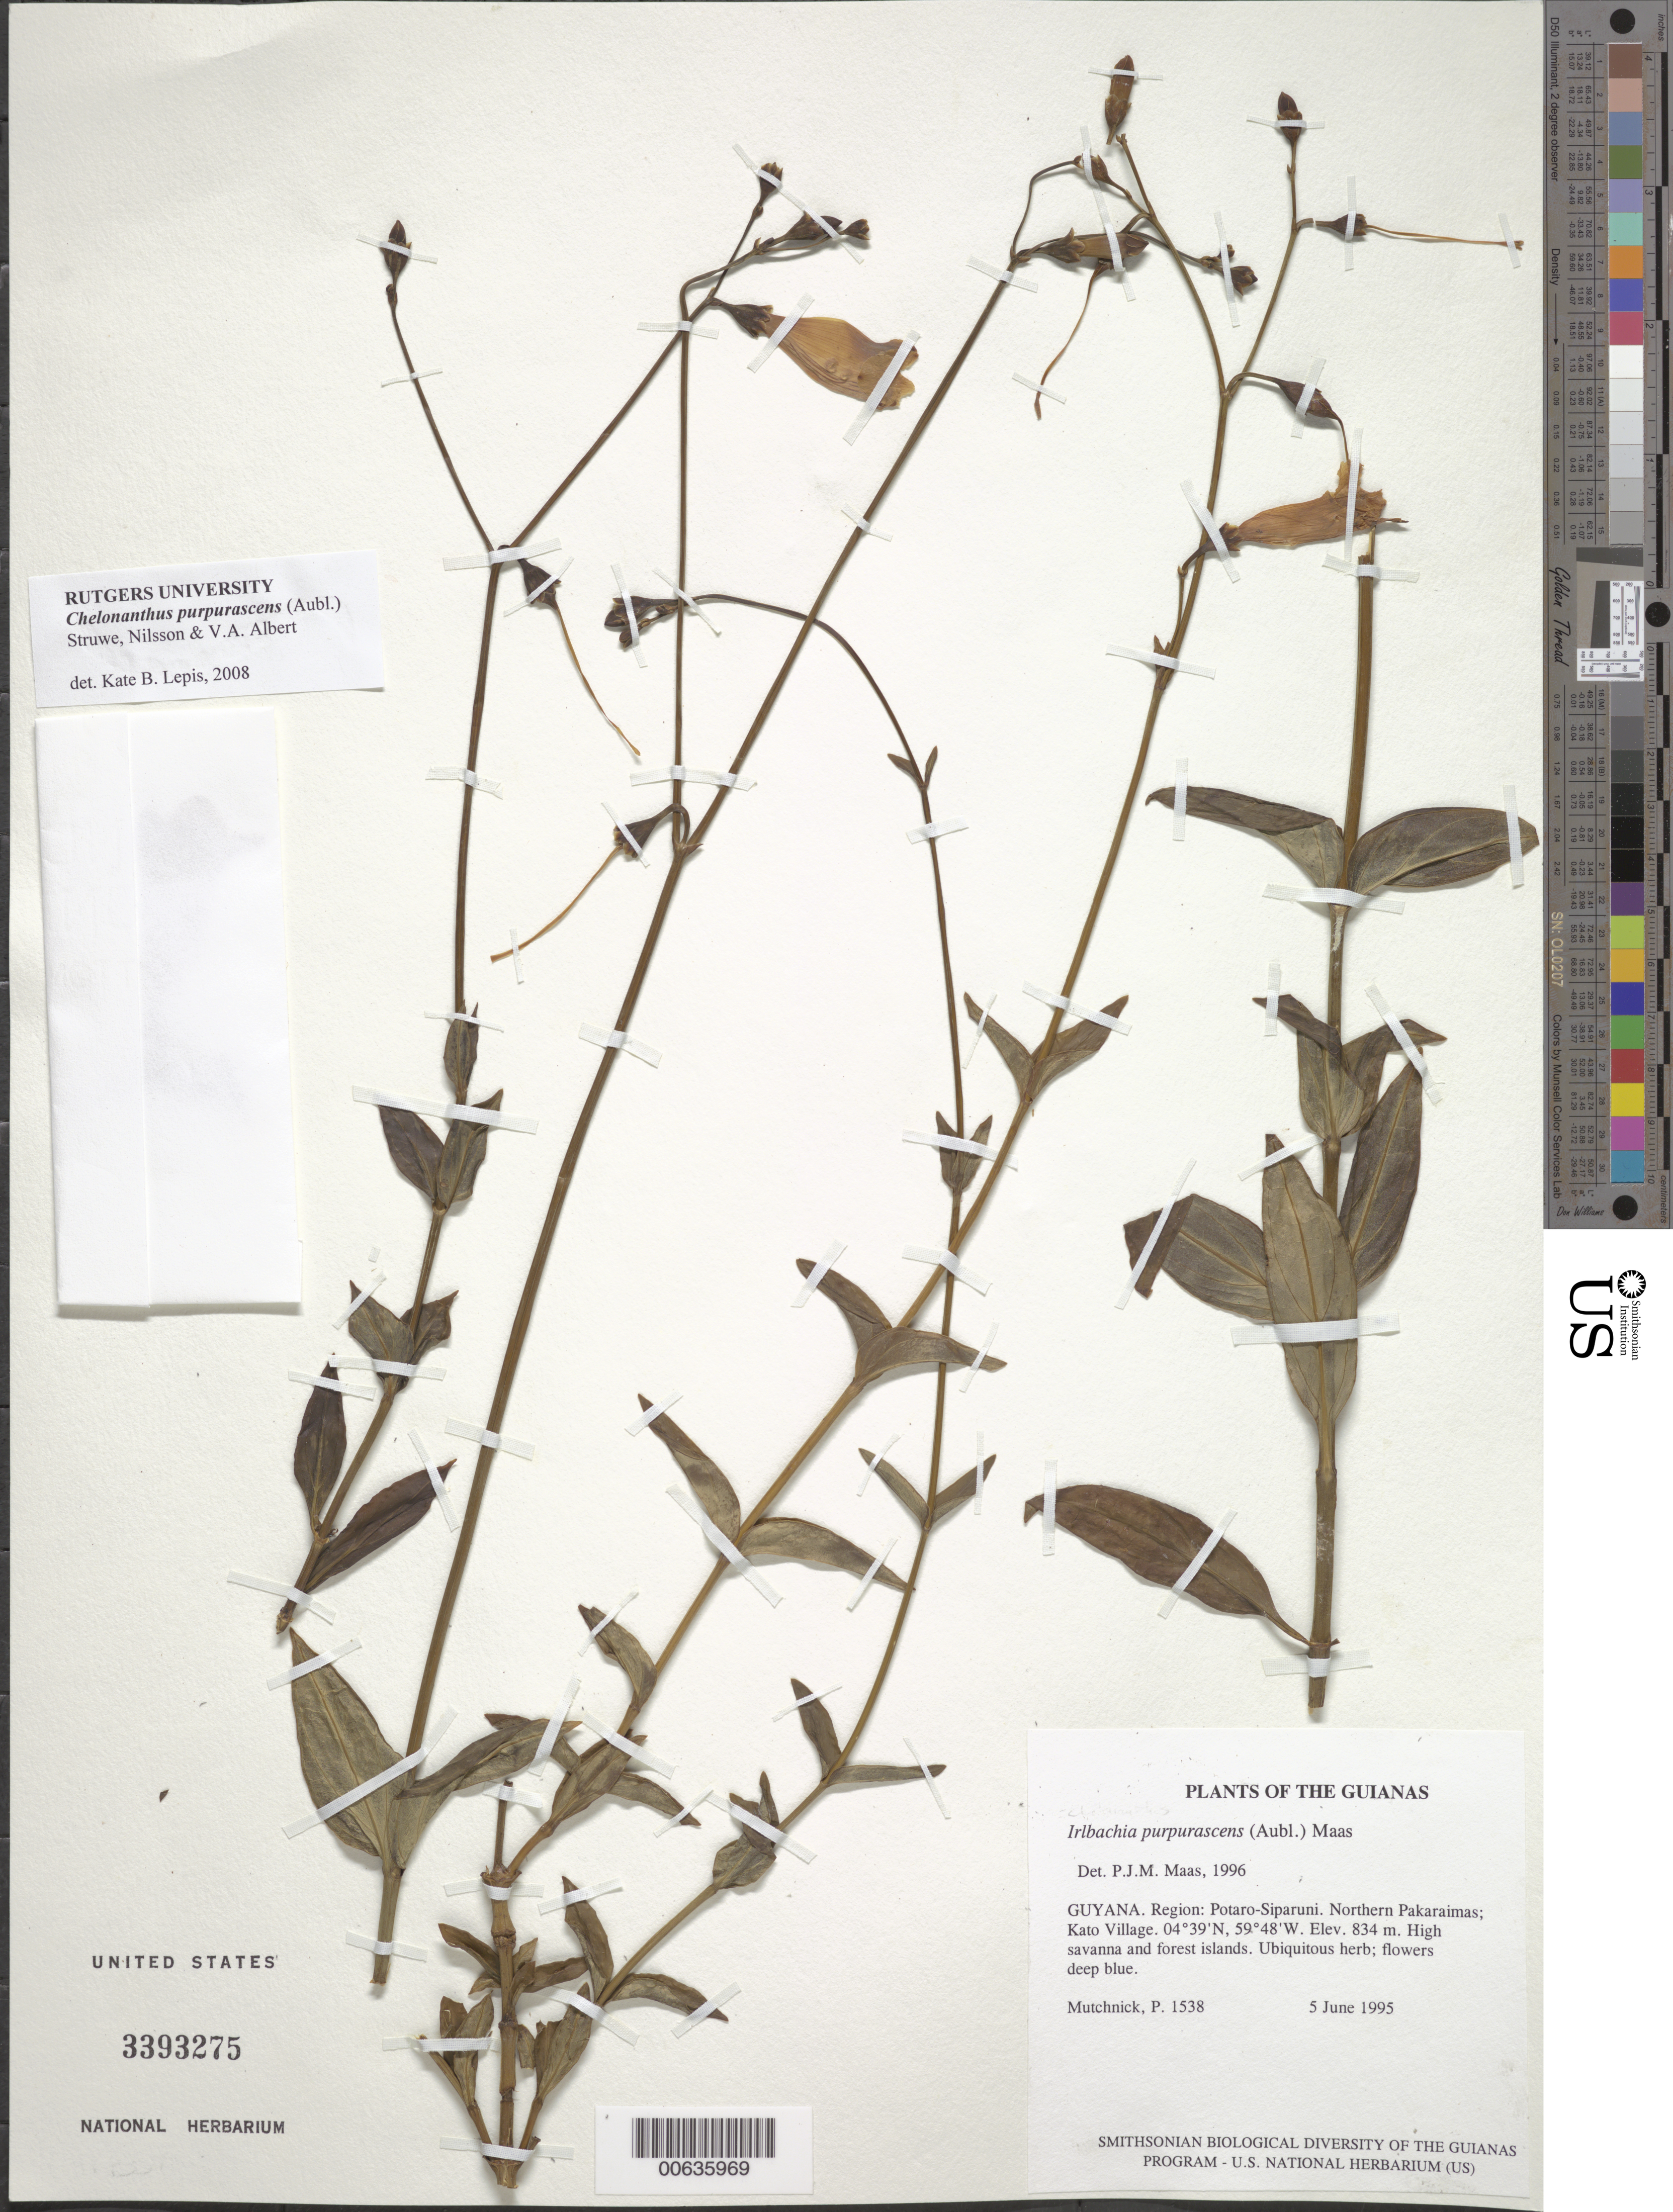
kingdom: Plantae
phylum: Tracheophyta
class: Magnoliopsida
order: Gentianales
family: Gentianaceae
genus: Irlbachia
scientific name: Irlbachia purpurascens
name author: (Aubl.) Maas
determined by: Maas, Paul J. M.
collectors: P. Mutchnick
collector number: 1538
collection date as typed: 5 June 1995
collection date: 1995-06-05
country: Guyana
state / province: Potaro-Siparuni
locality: Northern Pakaraimas; Kato Village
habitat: High savanna and forest islands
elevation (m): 834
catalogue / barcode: US 3393275